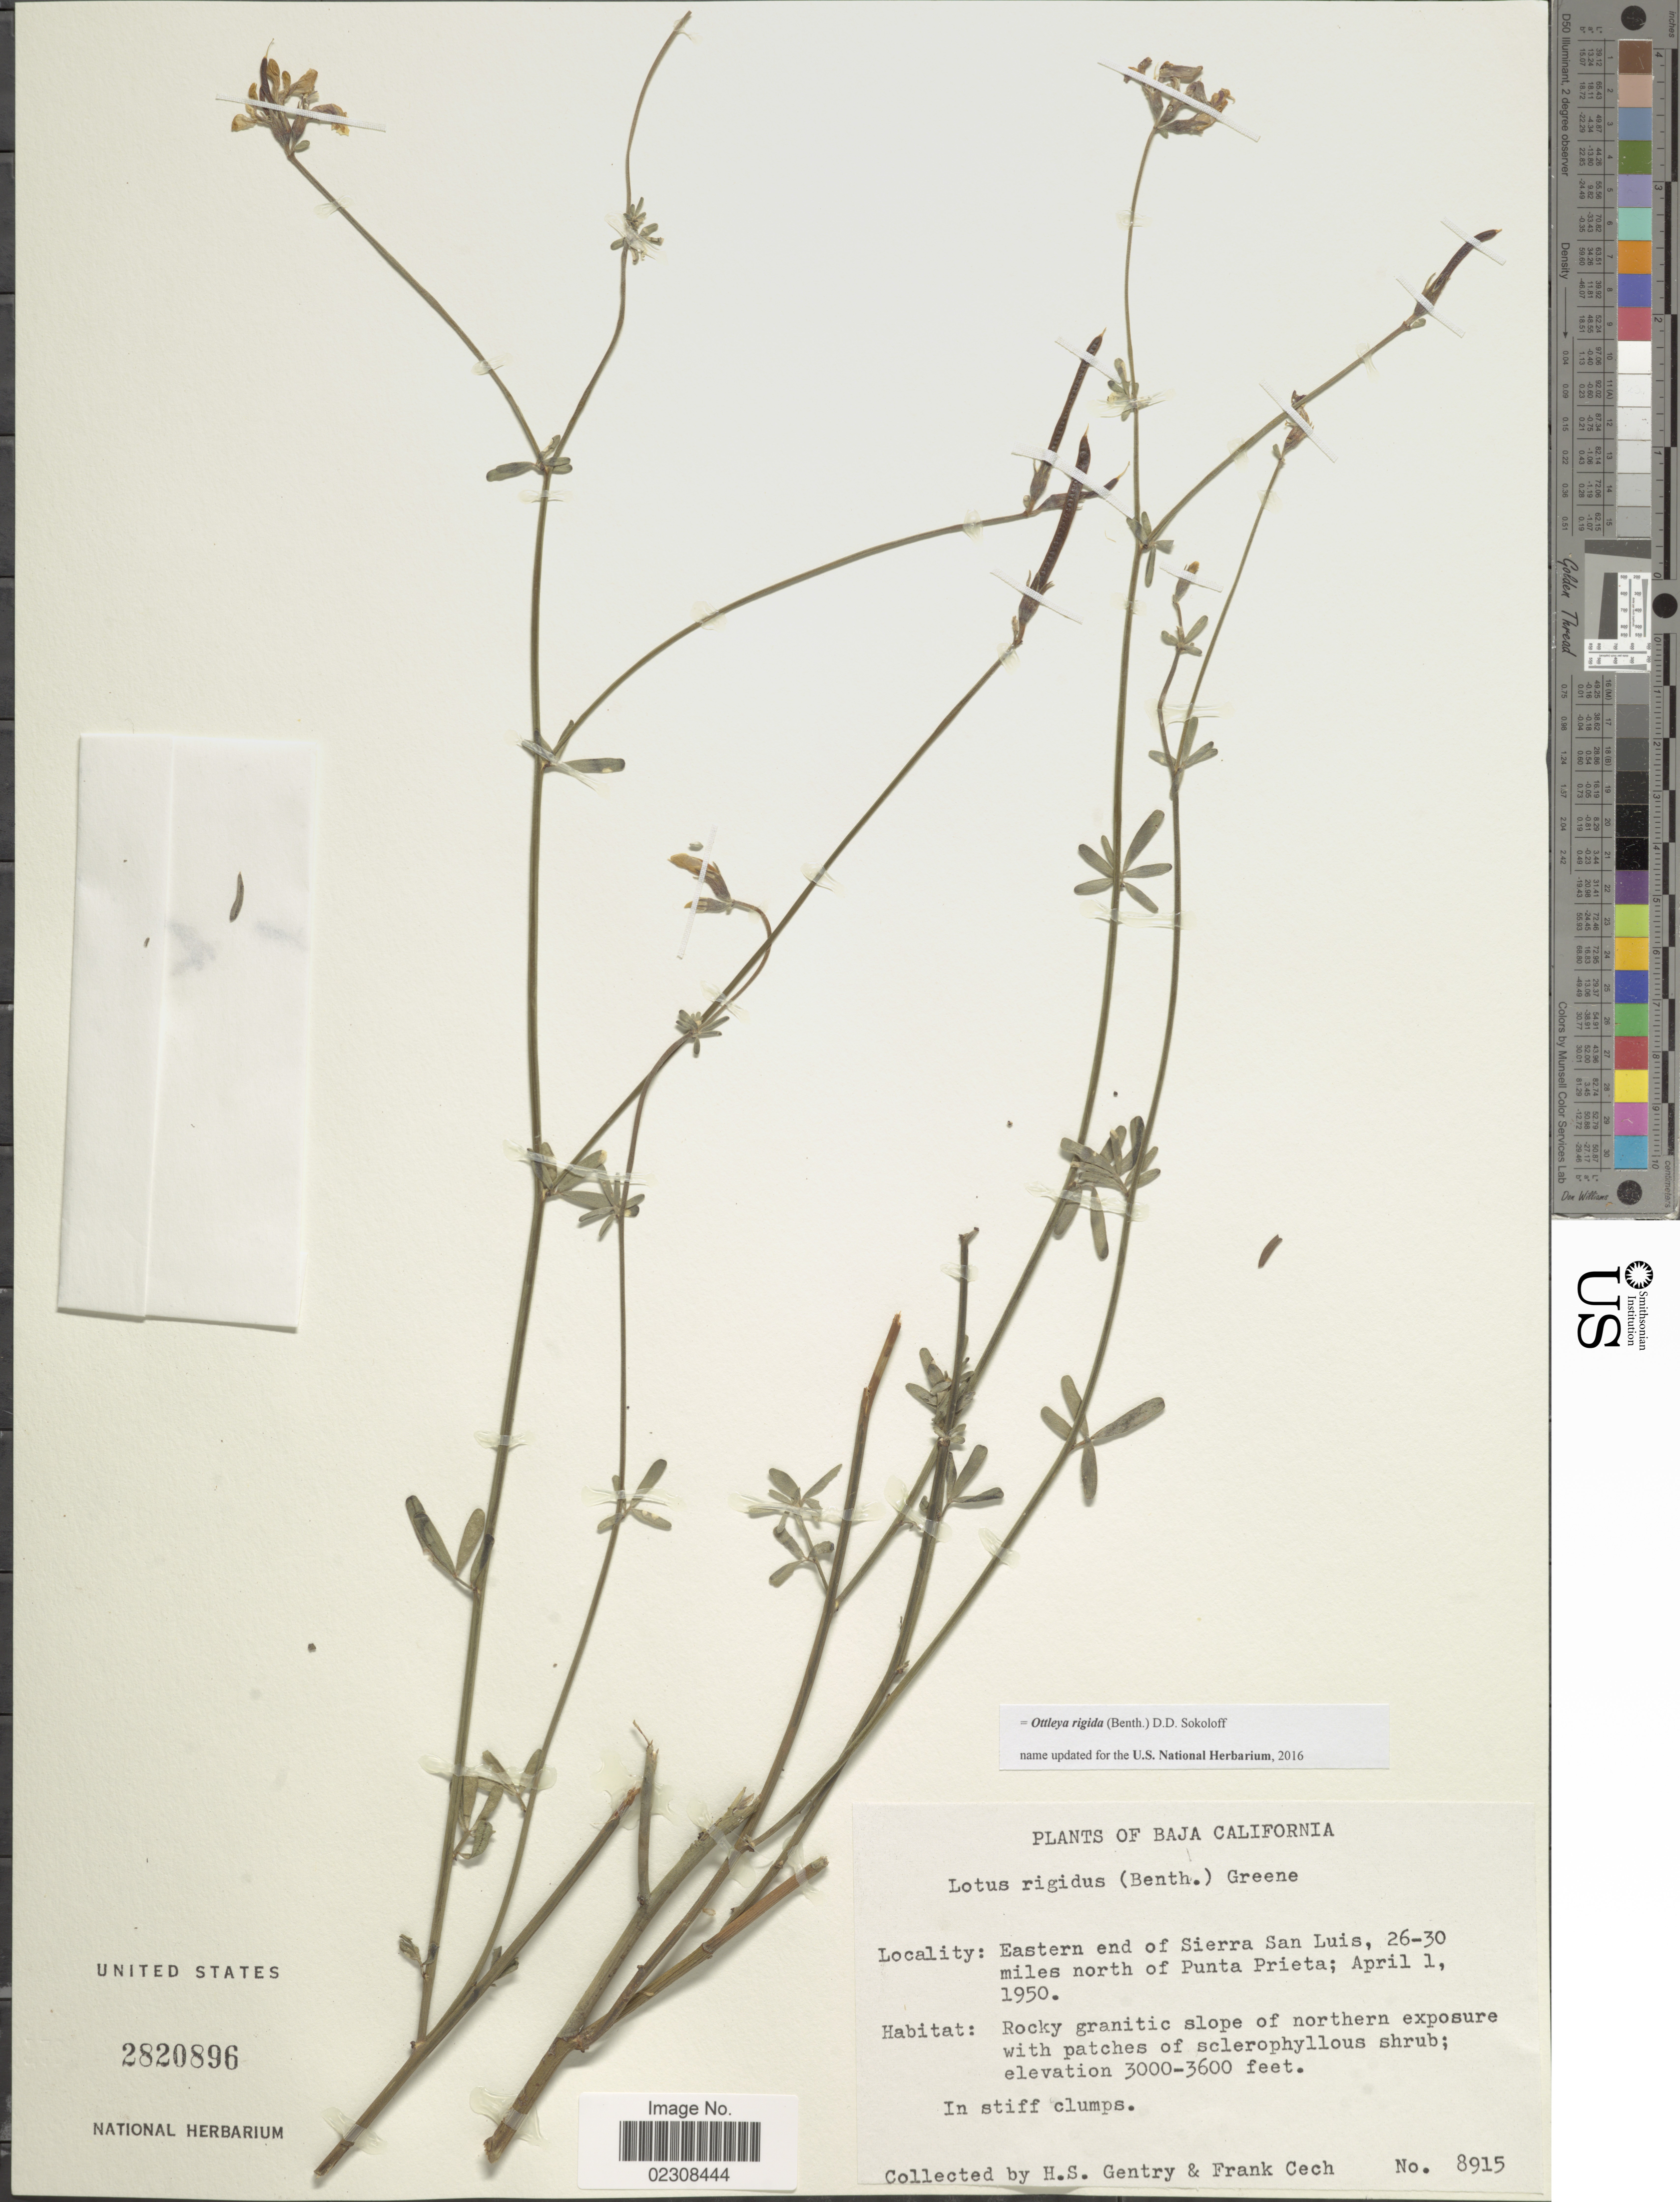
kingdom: Plantae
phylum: Tracheophyta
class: Magnoliopsida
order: Fabales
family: Fabaceae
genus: Ottleya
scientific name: Ottleya rigida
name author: (Benth.) D.D. Sokoloff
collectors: H. S. Gentry & F. Cech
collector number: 8915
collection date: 1950-04-01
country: Mexico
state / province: Baja California Norte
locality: Eastern end of Sierra San Luis, 26-30 miles north of Punta Prieta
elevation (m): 914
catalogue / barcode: US 2820896